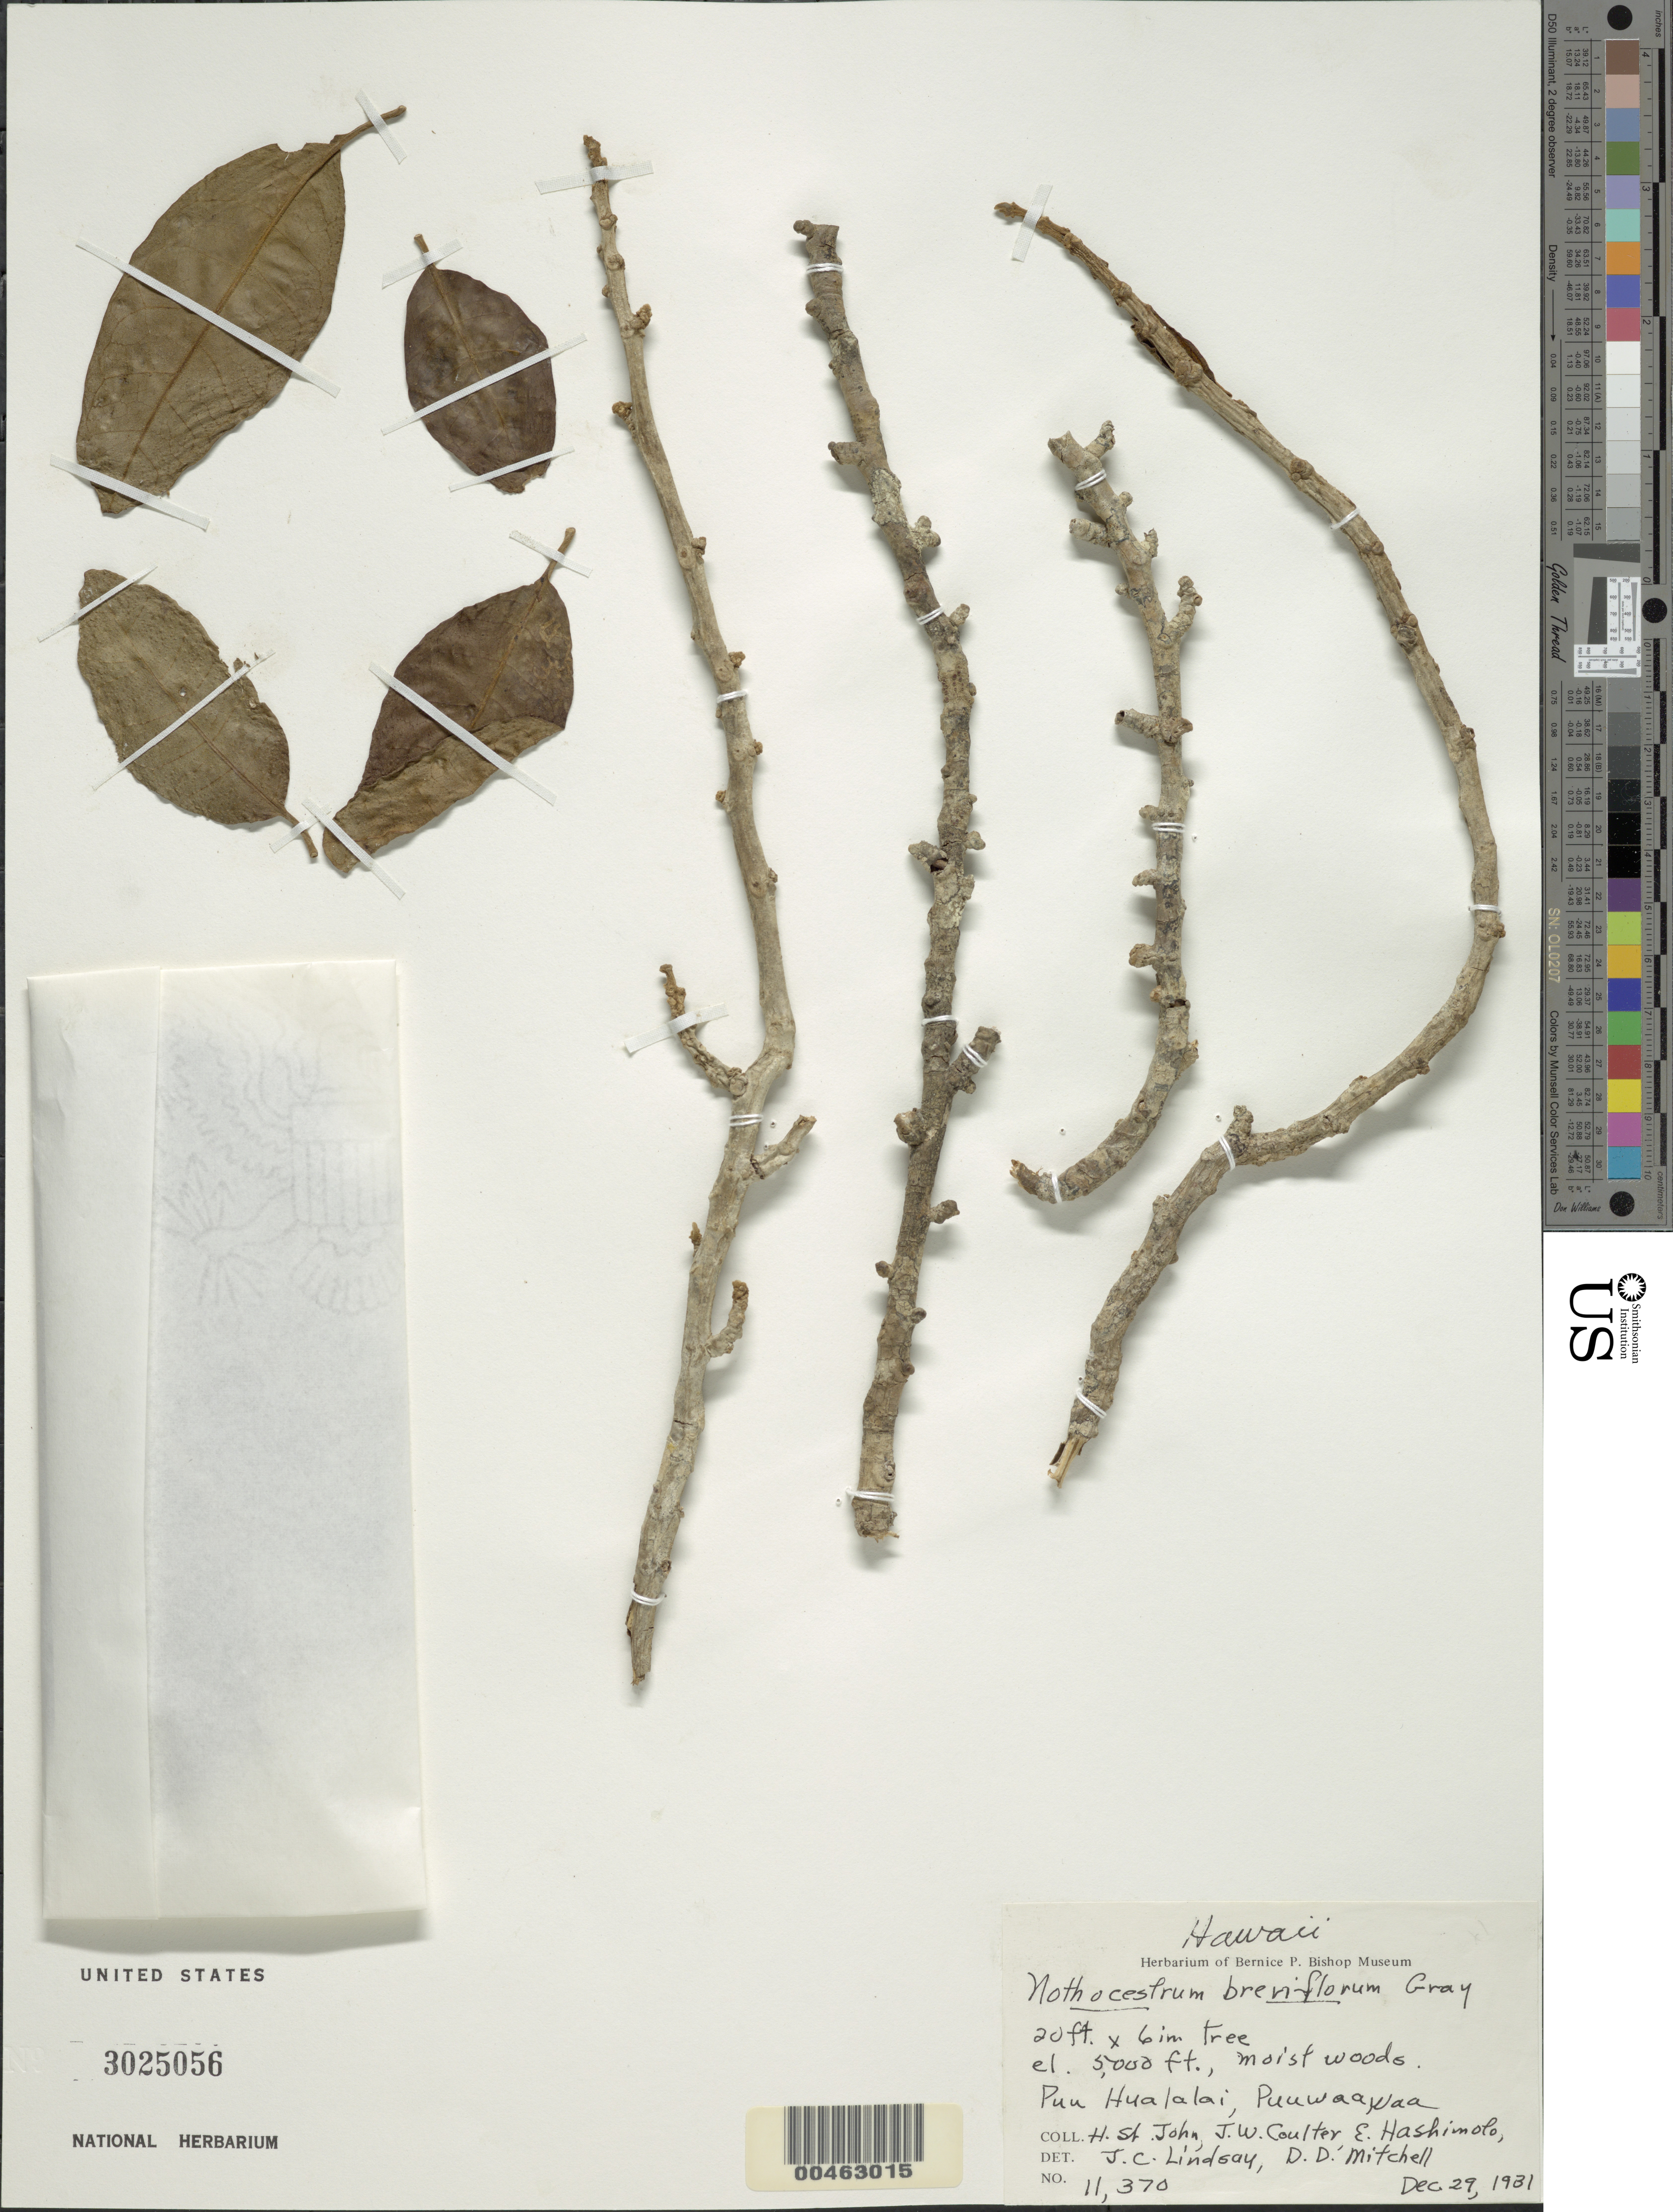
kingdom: Plantae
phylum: Tracheophyta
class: Magnoliopsida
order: Solanales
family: Solanaceae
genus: Nothocestrum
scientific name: Nothocestrum breviflorum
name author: A. Gray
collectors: H. St. John, J. W. Coulter, E. Hashimoto & J. Lindsay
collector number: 11370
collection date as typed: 29 Dec 1931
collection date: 1931-12-29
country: United States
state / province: Hawaii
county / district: Hawaii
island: Hawaii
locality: Pu'u Hualalai, Pu'uwa'awa'a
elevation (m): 1524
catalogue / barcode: US 3025056